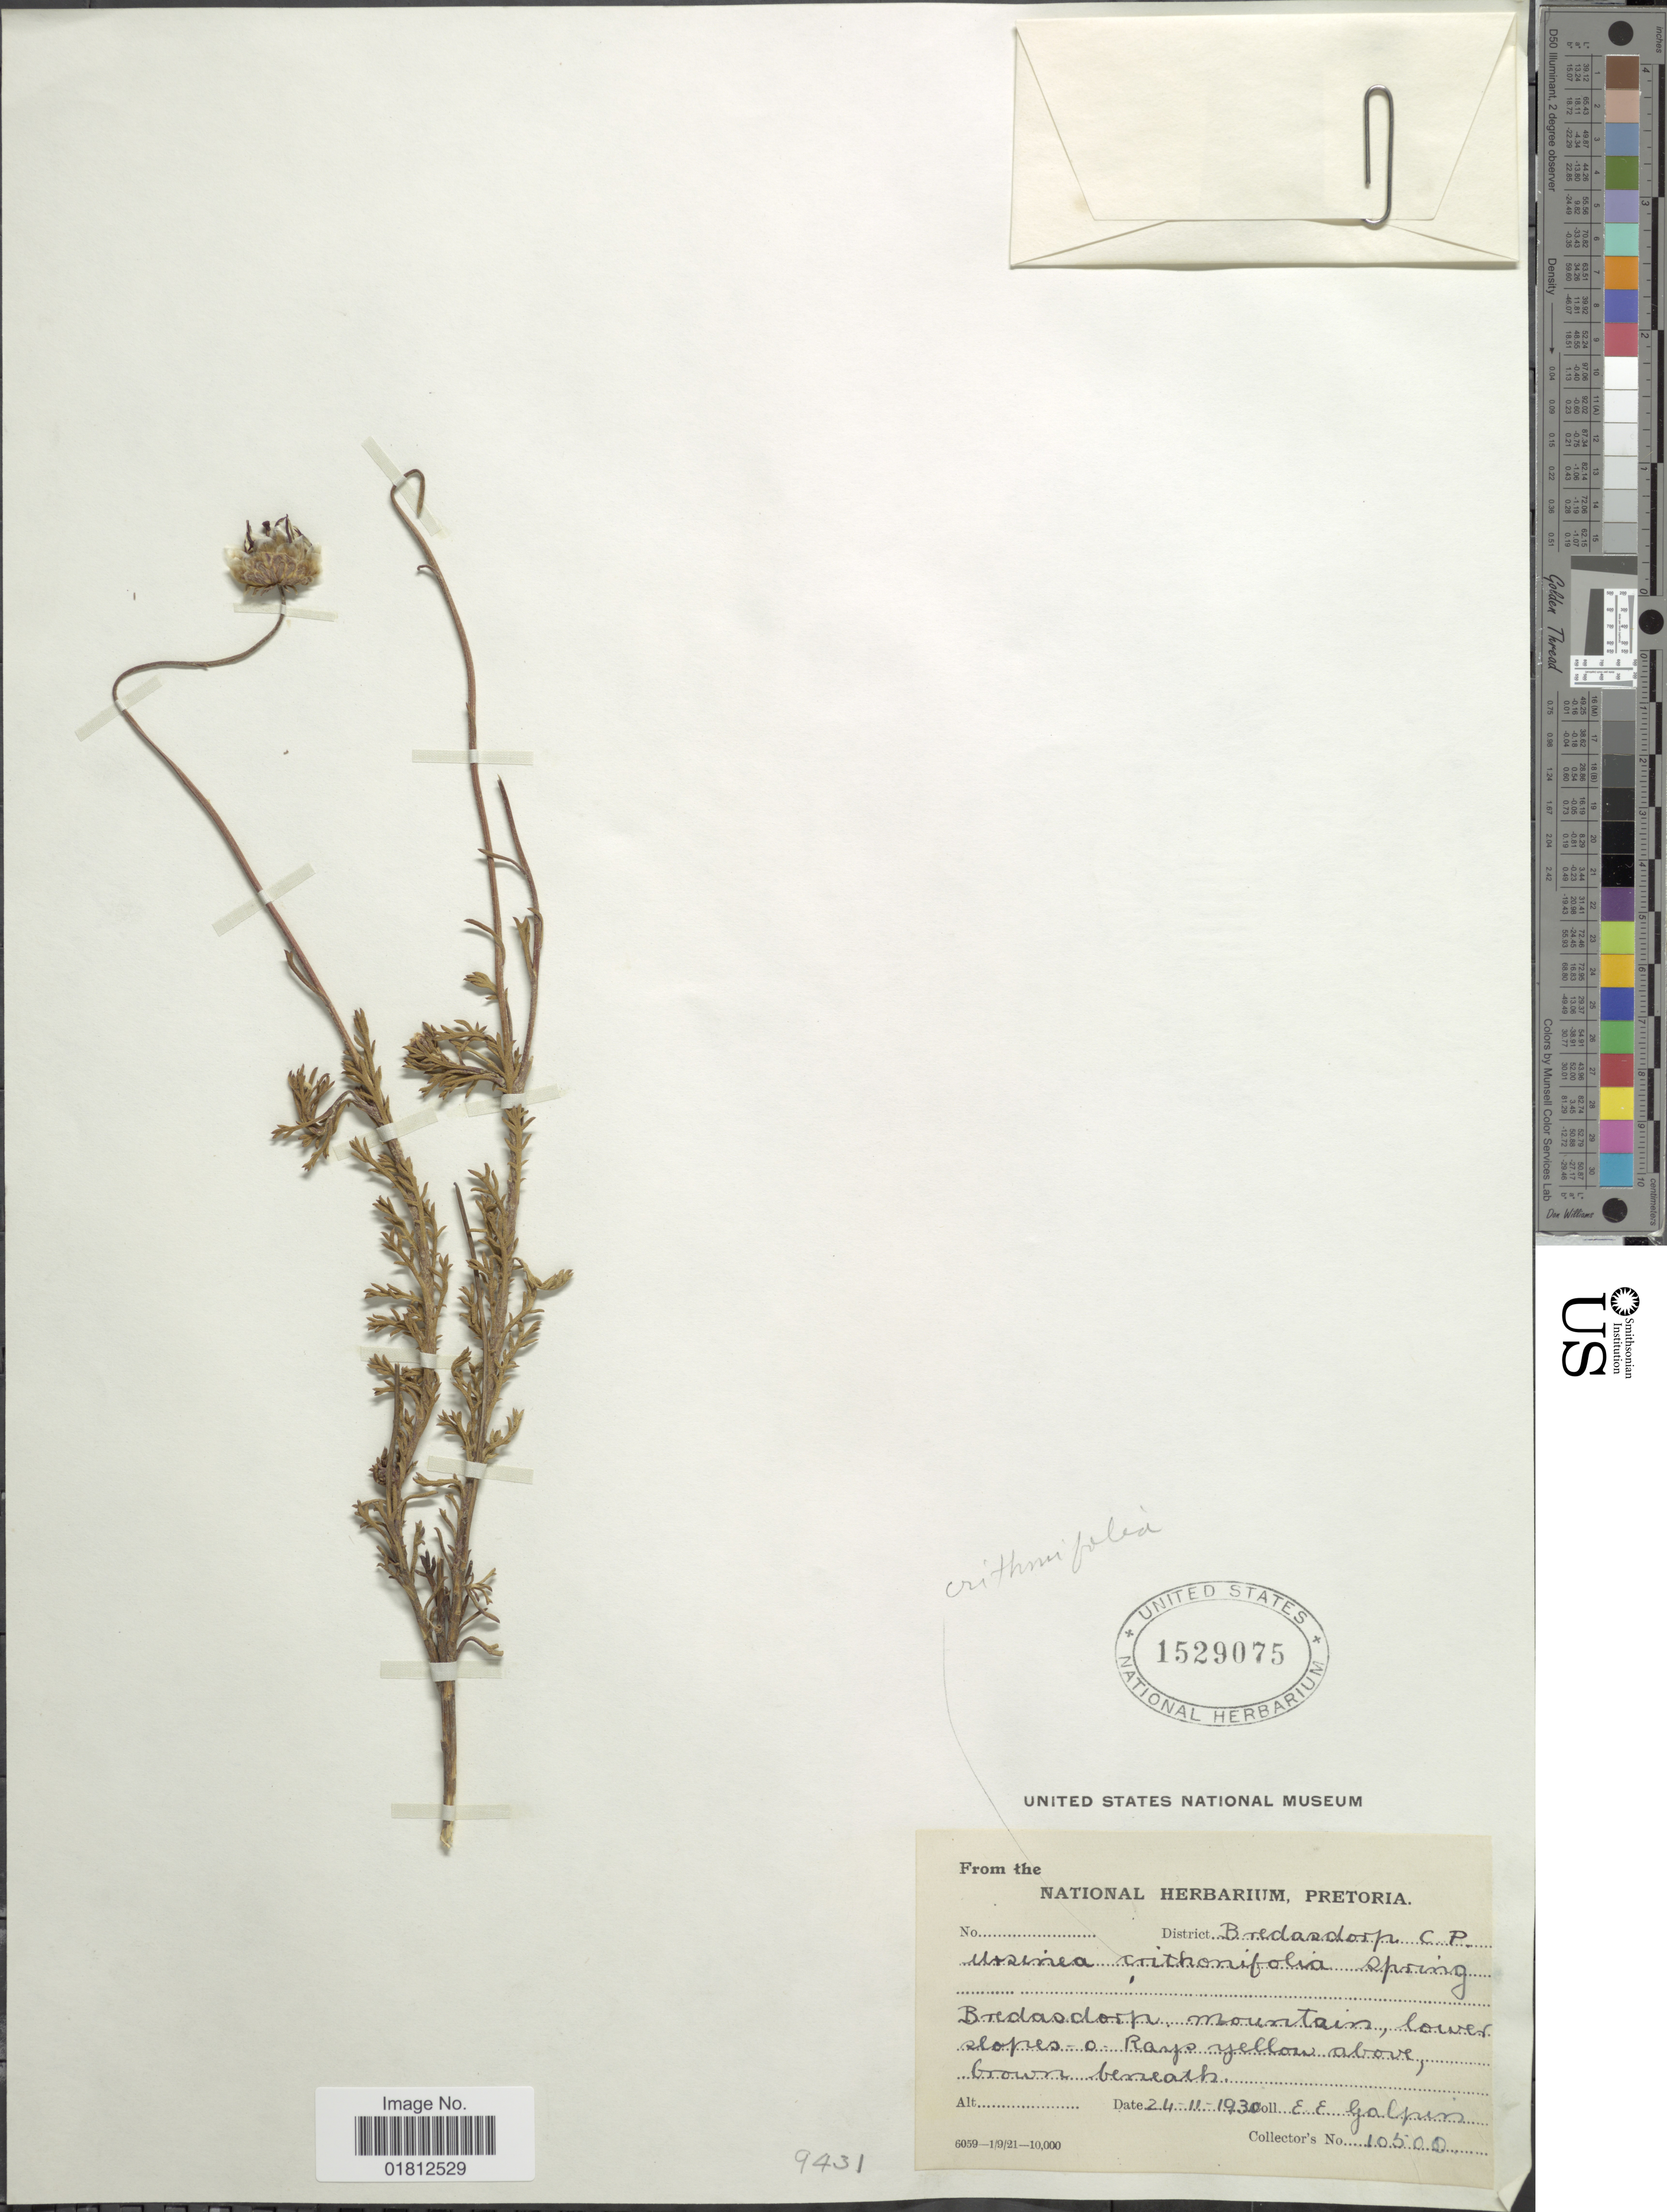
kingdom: Plantae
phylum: Tracheophyta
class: Magnoliopsida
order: Asterales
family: Asteraceae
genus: Ursinia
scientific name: Ursinia crithmifolia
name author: Spreng.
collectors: E. Galpin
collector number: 10500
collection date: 1930-11-24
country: South Africa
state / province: Western Cape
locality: District Bredasdorp, Bredasdorp Mountain, lower slopes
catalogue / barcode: US 1529075